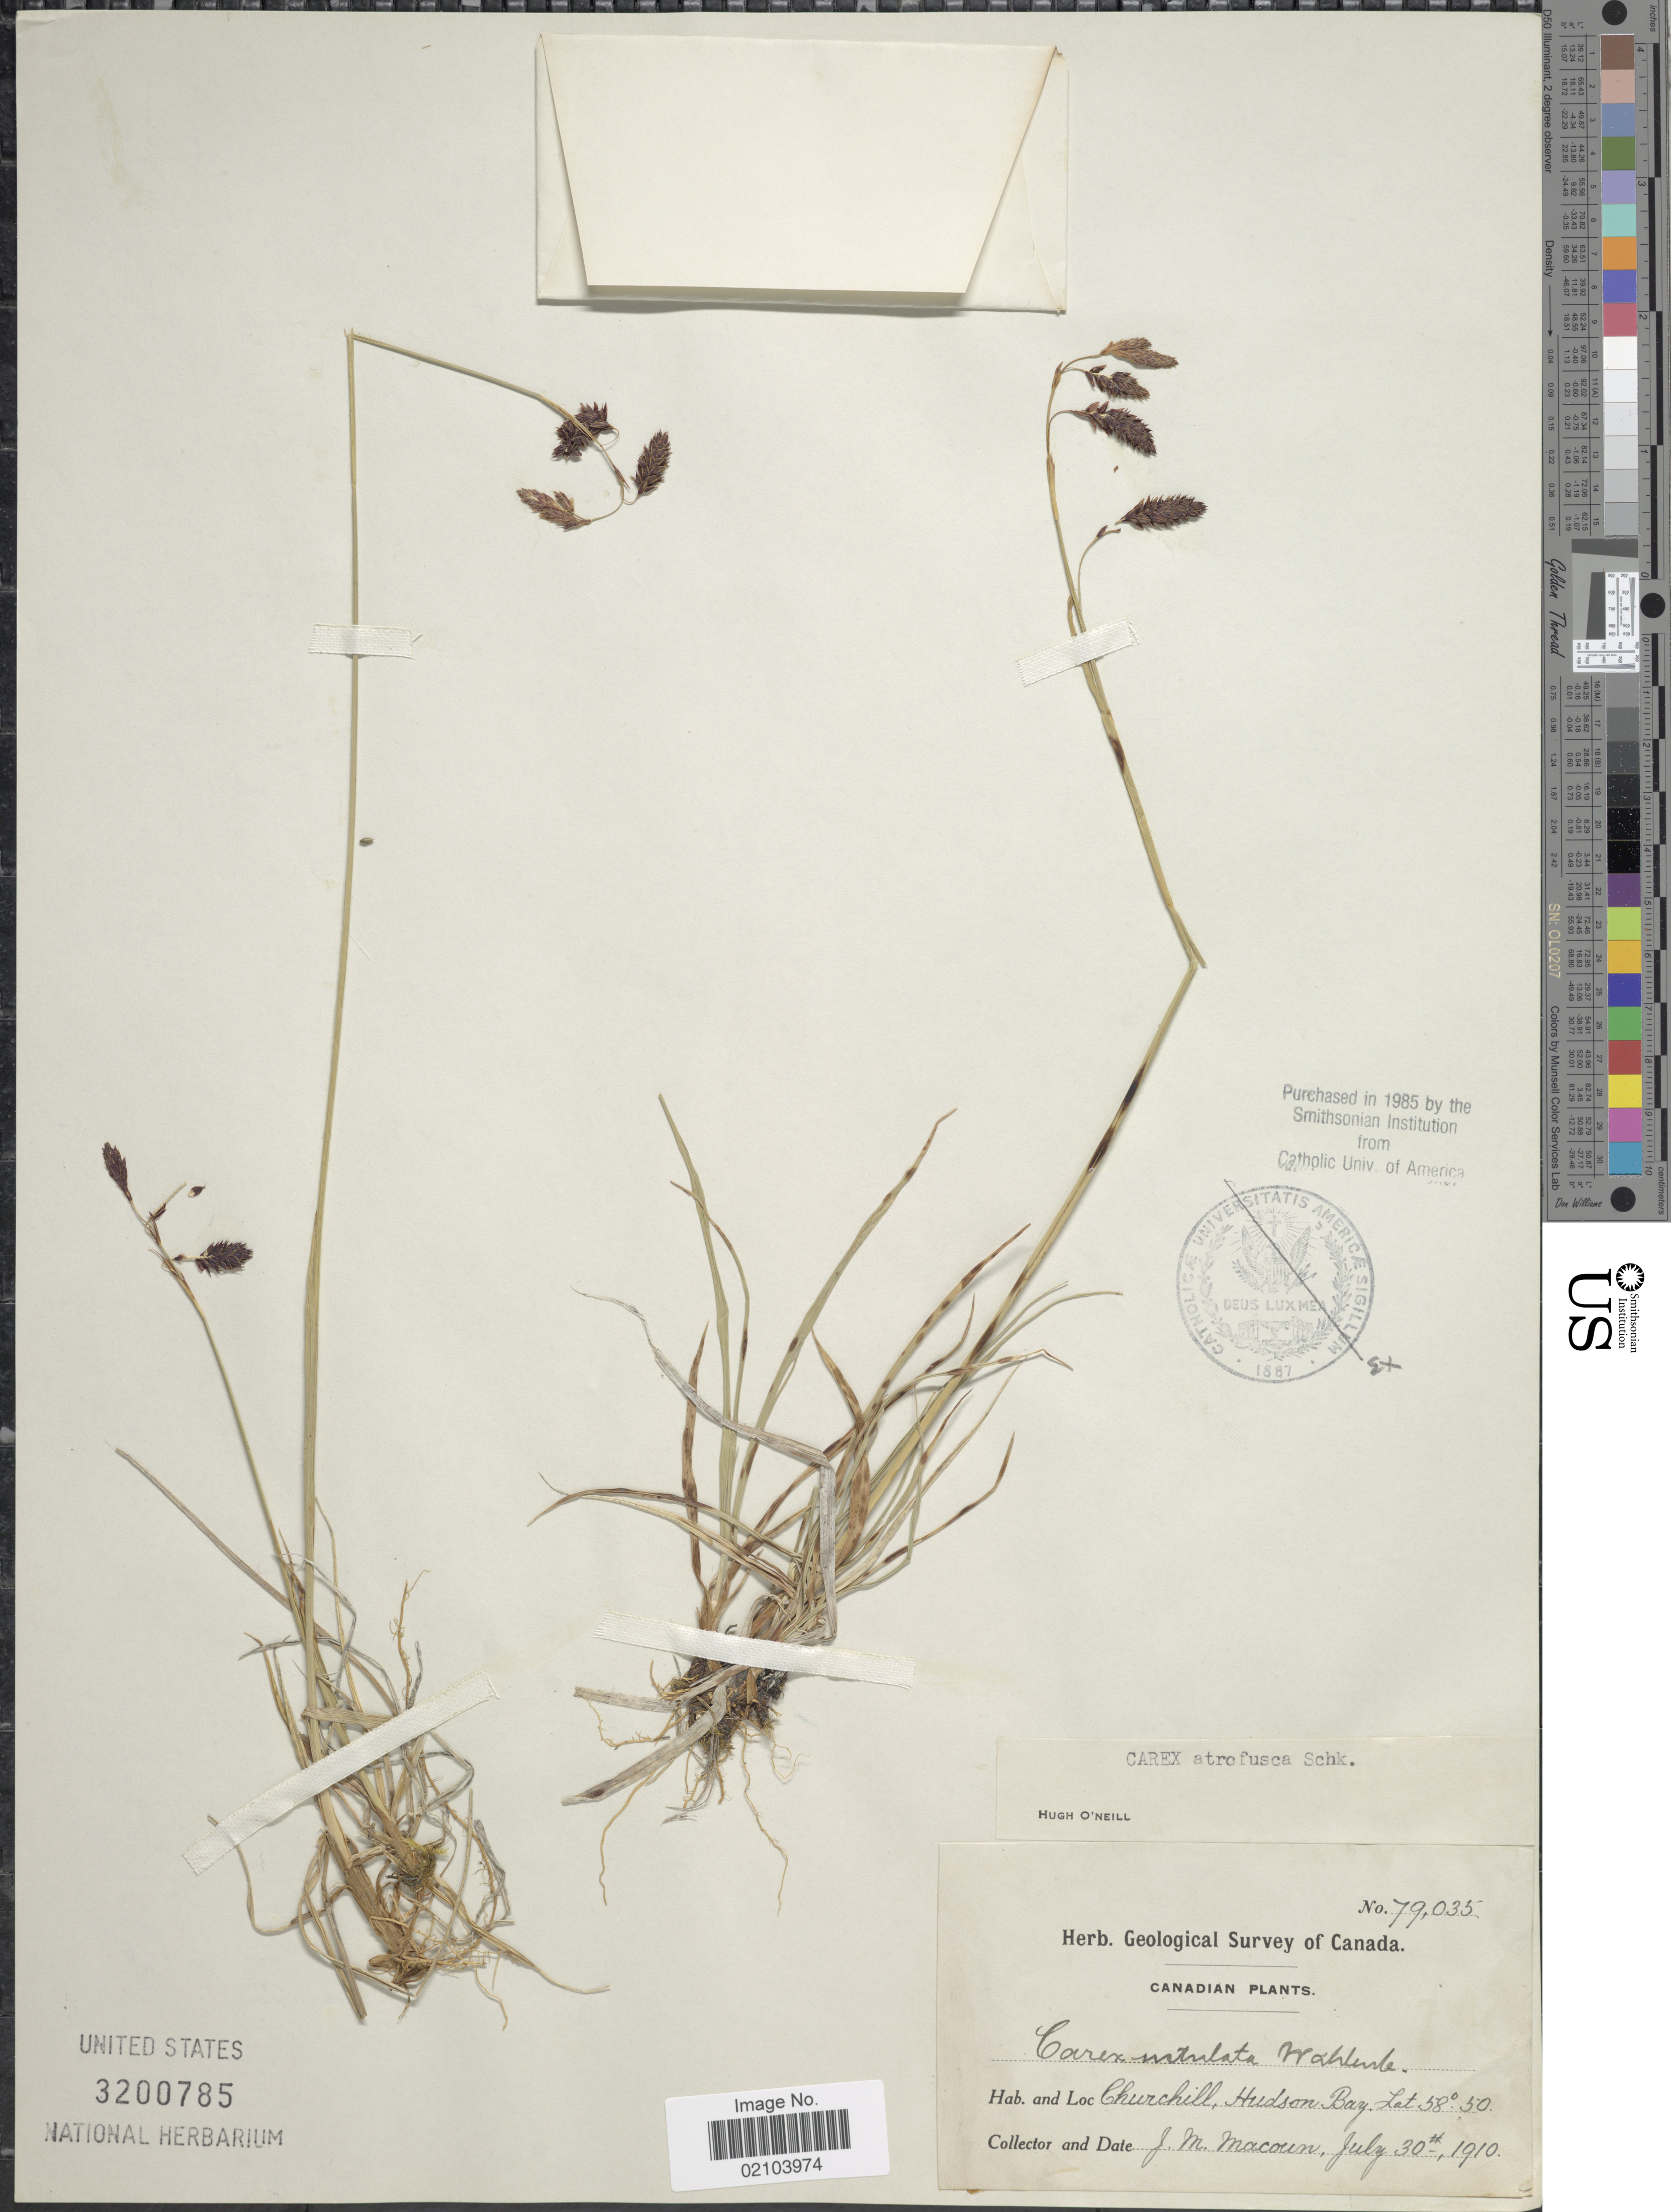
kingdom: Plantae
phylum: Tracheophyta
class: Liliopsida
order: Poales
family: Cyperaceae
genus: Carex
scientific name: Carex atrofusca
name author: Schkuhr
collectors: J. M. Macoun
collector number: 79035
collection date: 1910-07-30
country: Canada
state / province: Manitoba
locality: Churchill, Hudson Bay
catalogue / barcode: US 3200785